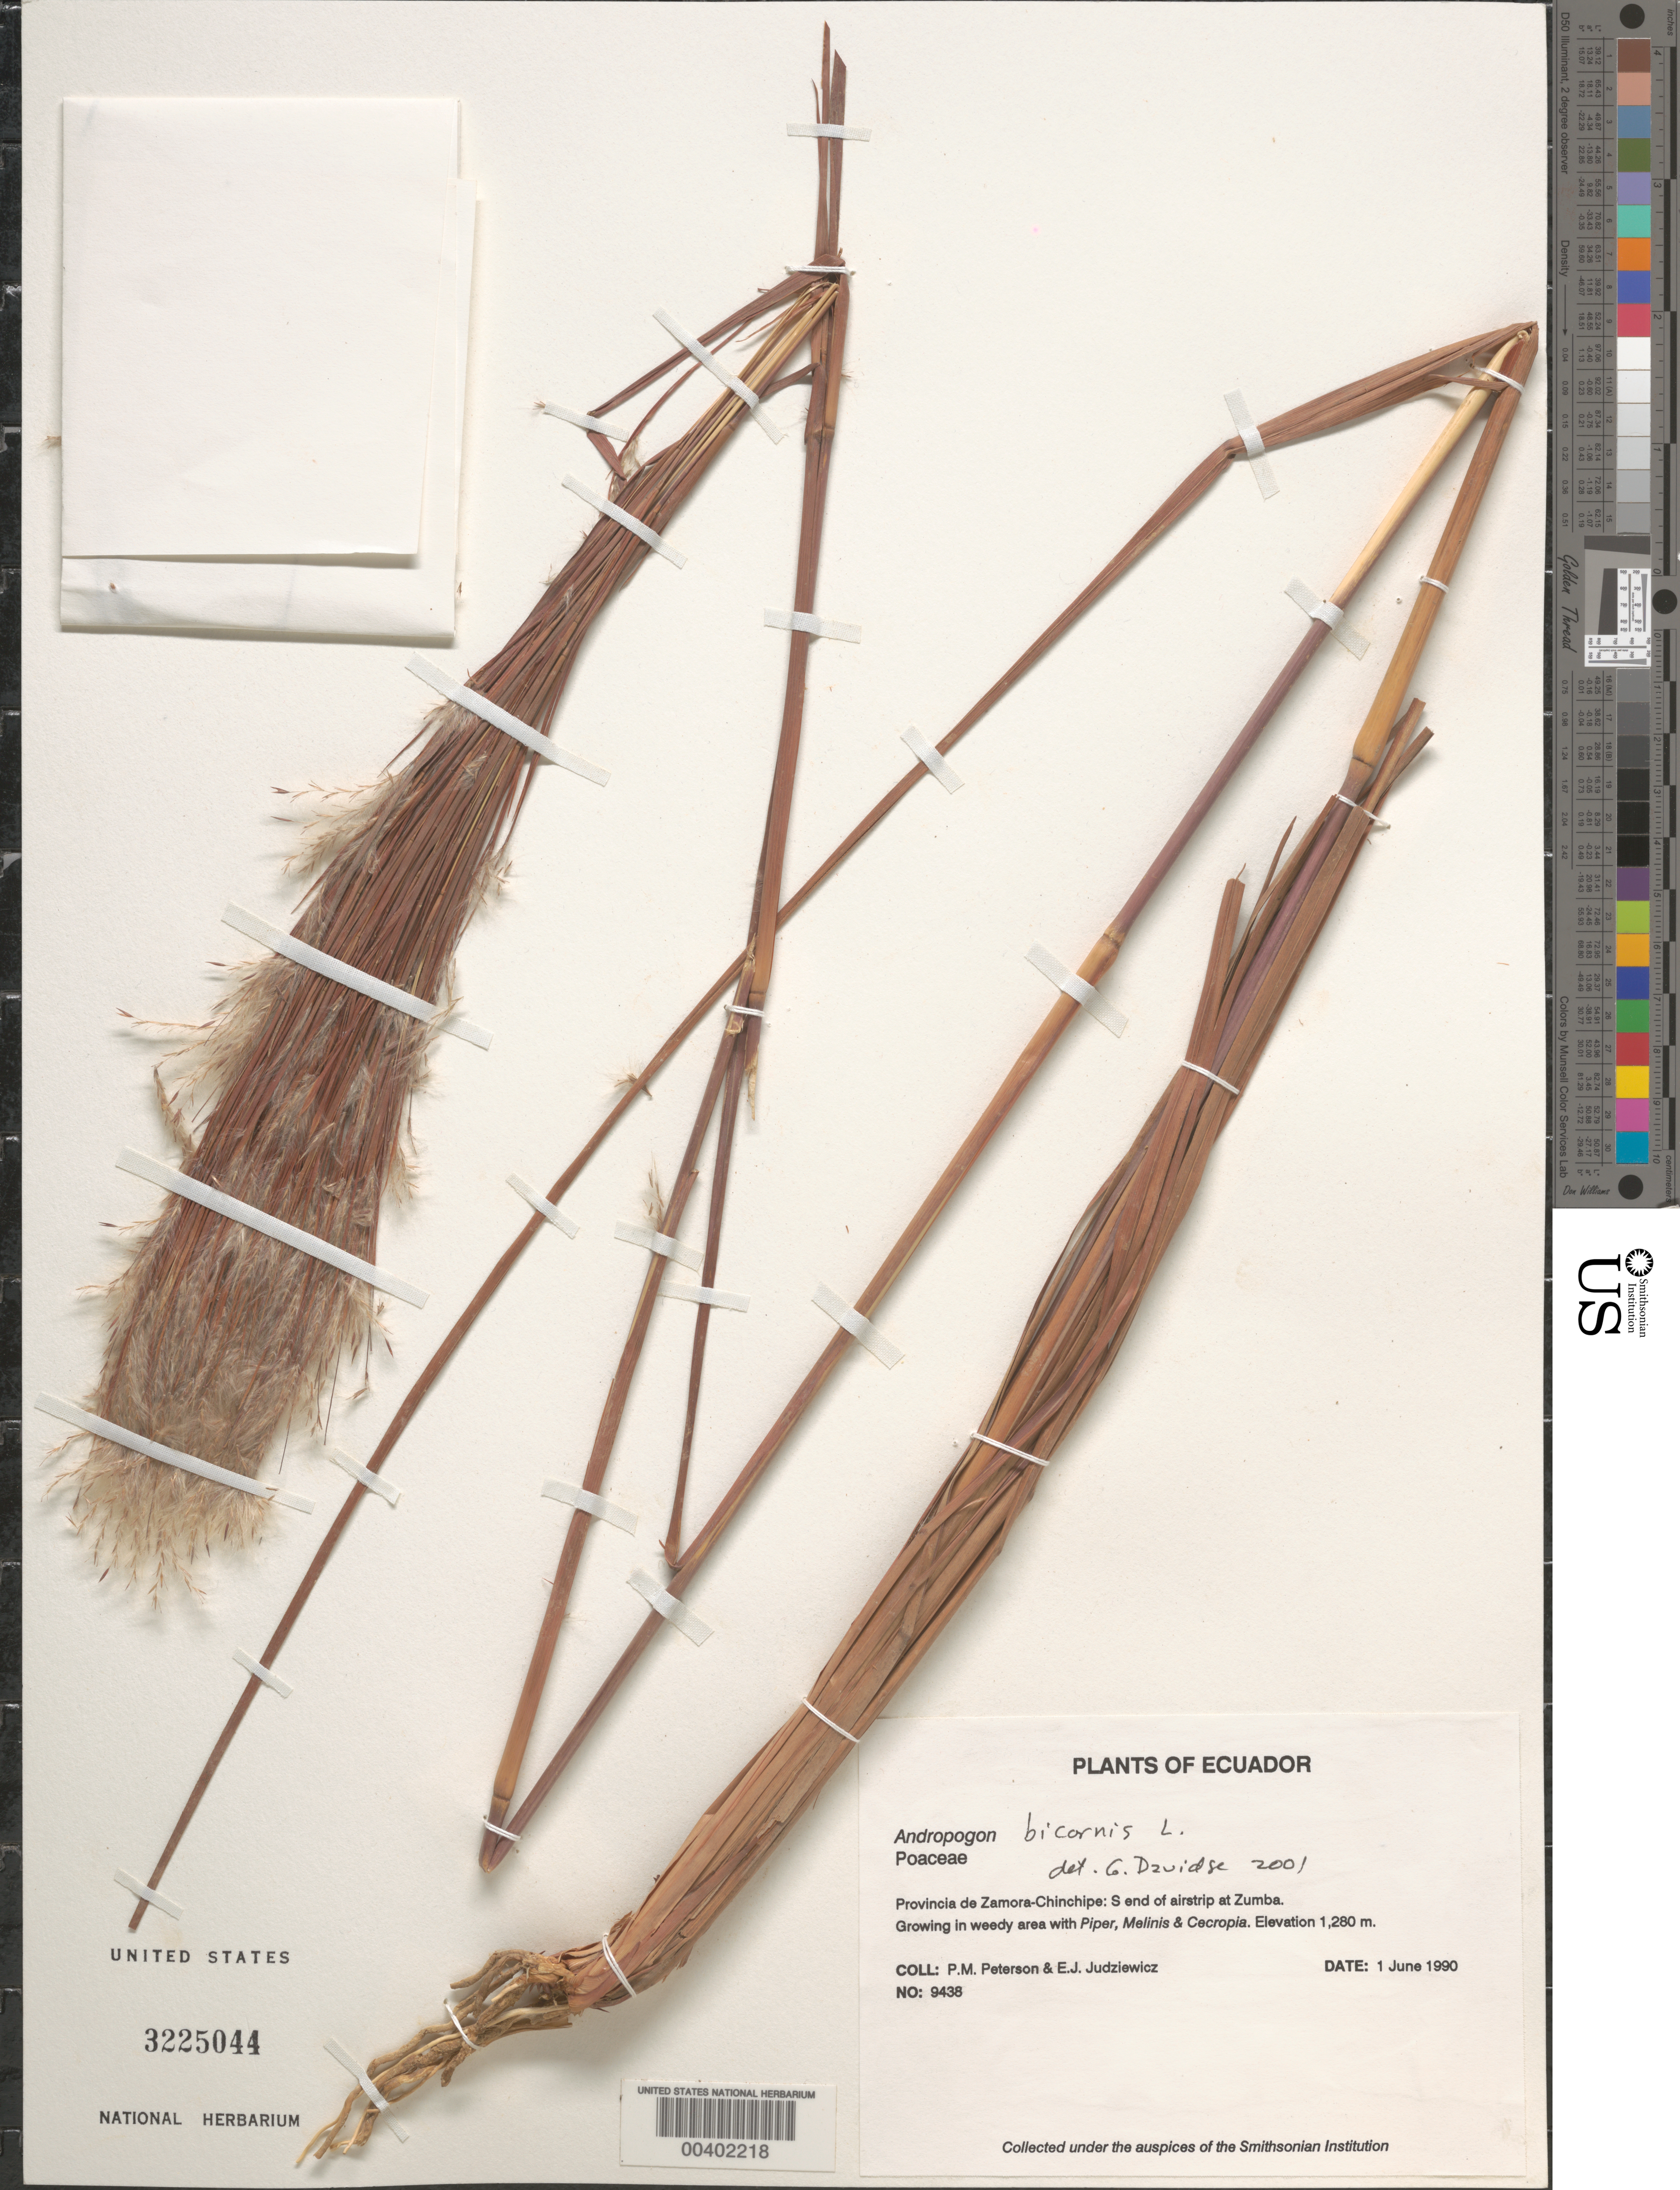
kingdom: Plantae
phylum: Tracheophyta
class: Liliopsida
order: Poales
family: Poaceae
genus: Andropogon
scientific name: Andropogon bicornis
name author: L.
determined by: Davidse, Gerrit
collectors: P. M. Peterson & E. J. Judziewicz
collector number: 09438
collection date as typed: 01 Jun 1990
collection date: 1990-06-01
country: Ecuador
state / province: Zamora-Chinchipe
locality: S end of airstrip at Zumba.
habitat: Growing in weedy area with Piper, Melinis & Cecropia.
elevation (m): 1280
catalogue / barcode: US 3225044